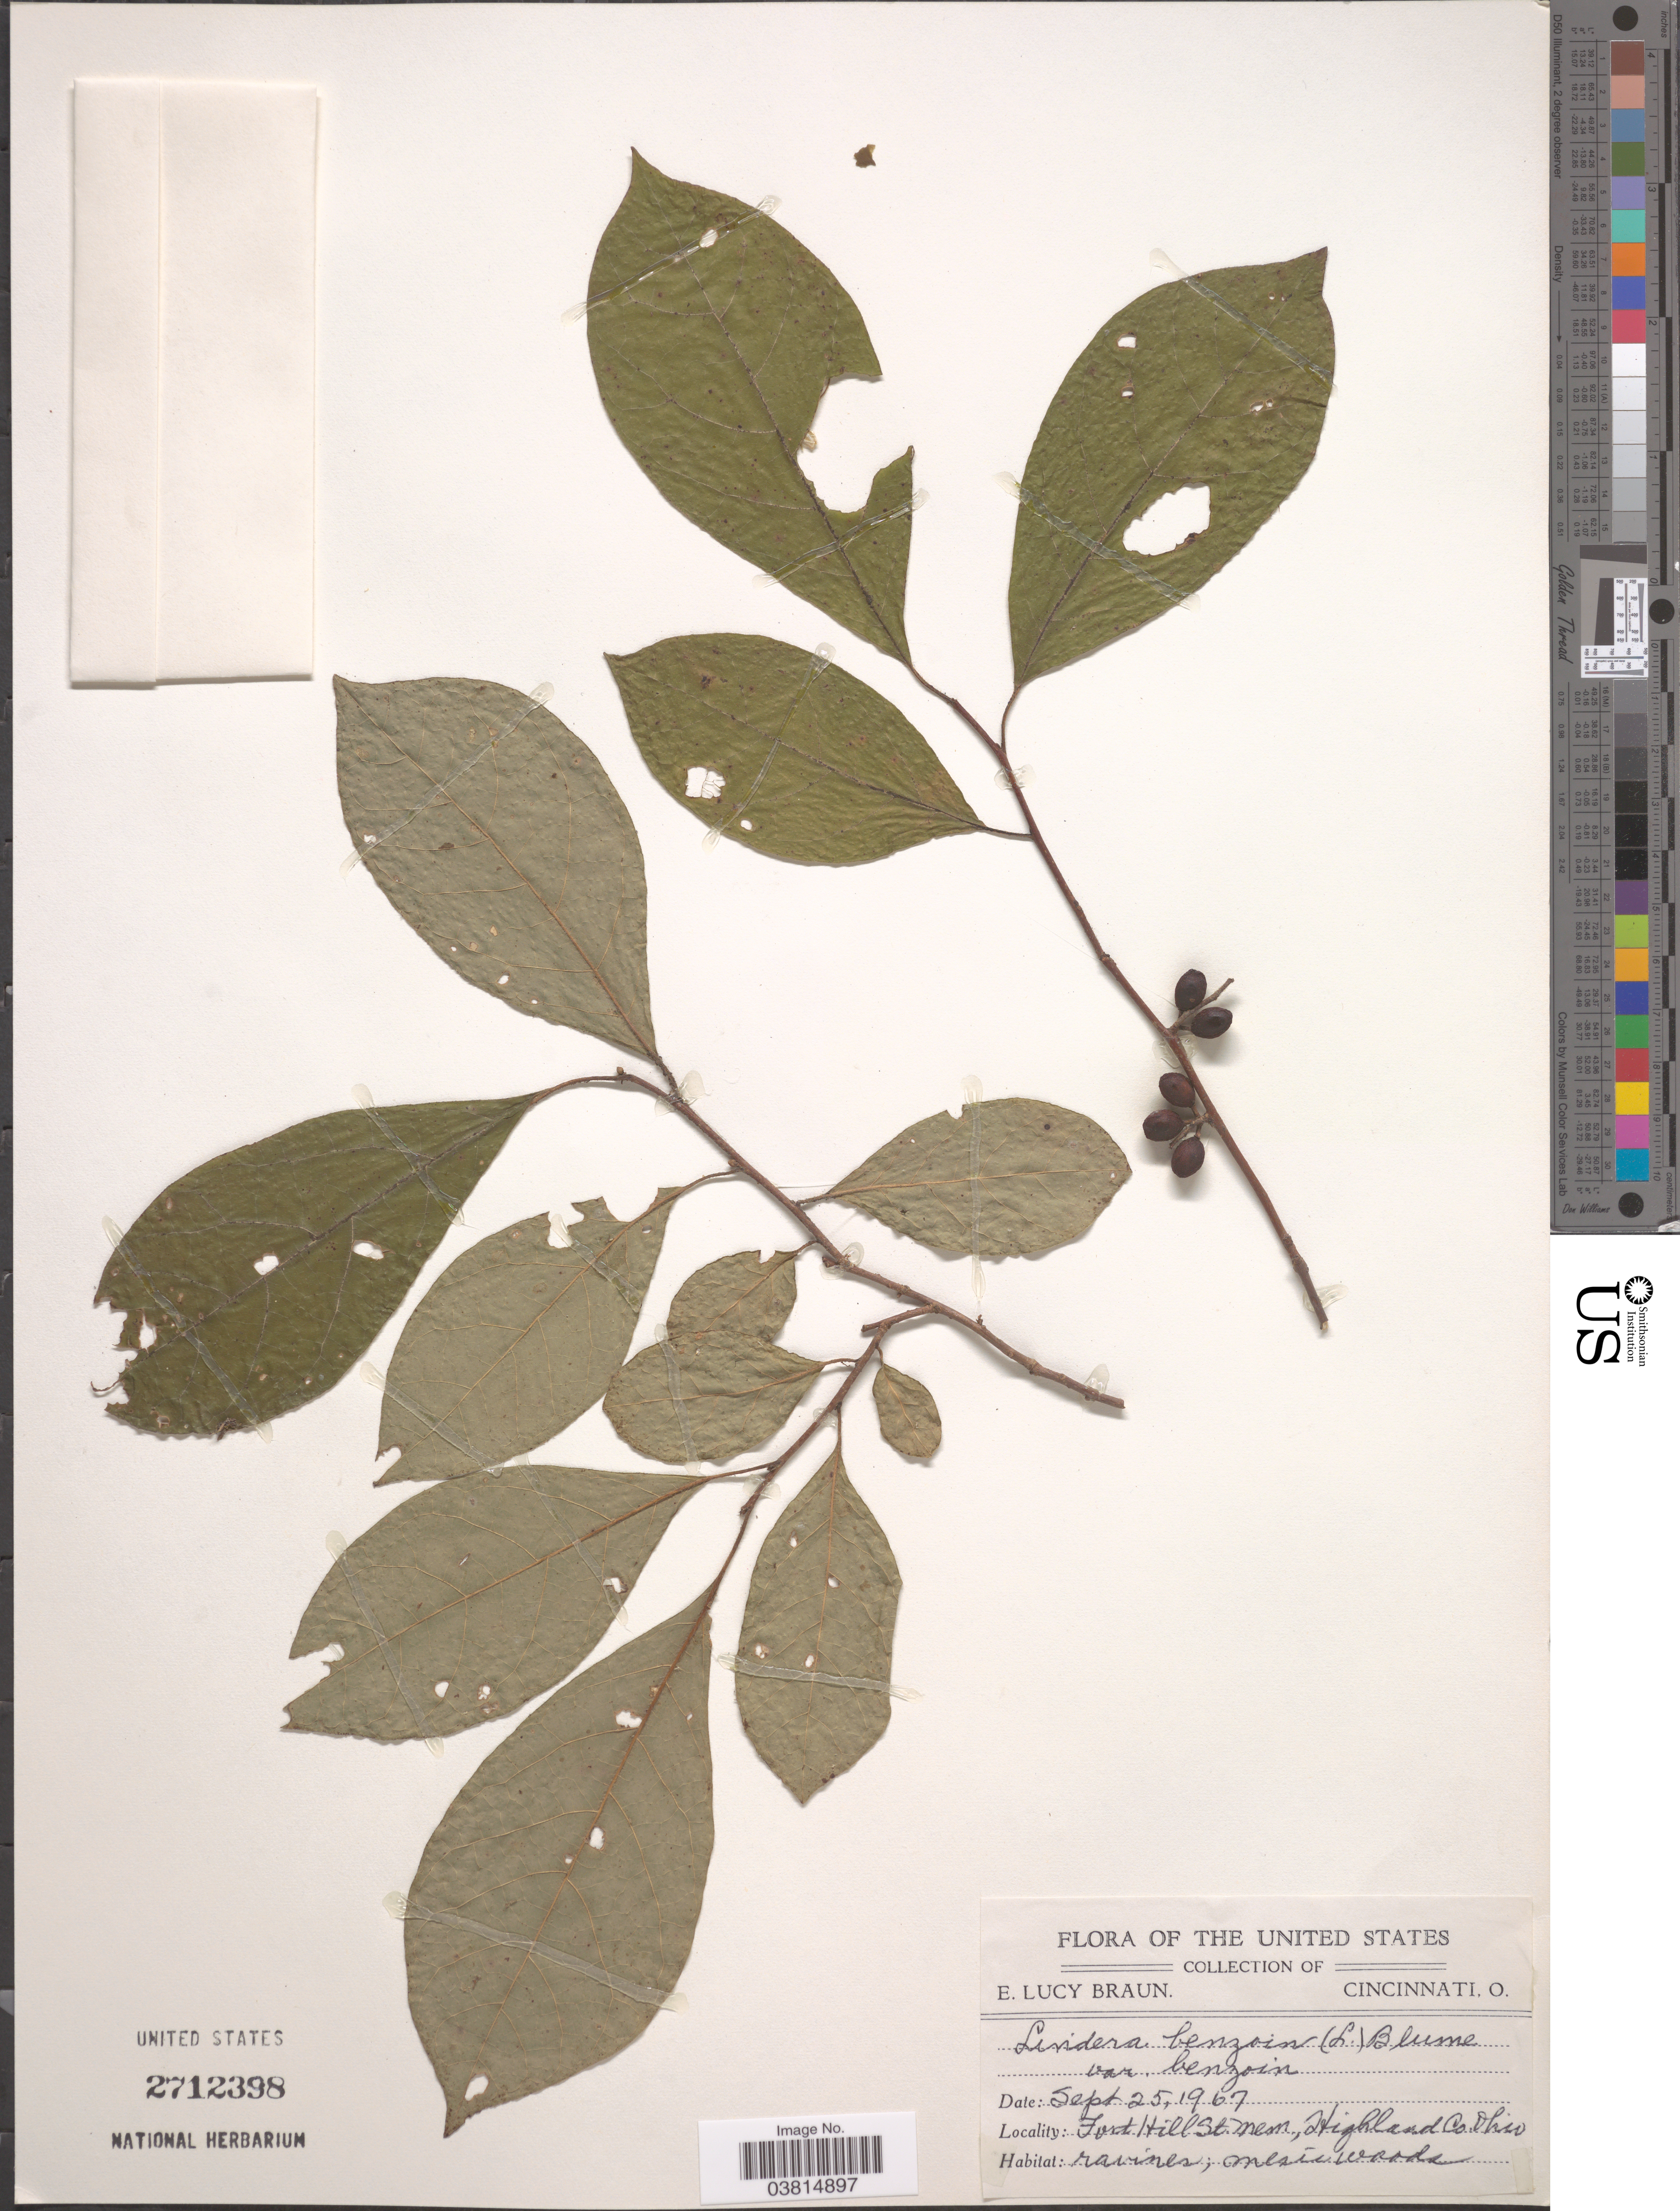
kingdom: Plantae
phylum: Tracheophyta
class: Magnoliopsida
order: Laurales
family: Lauraceae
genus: Lindera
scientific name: Lindera benzoin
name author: (L.) Blume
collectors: E. L. Braun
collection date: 1967-09-25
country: United States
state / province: Ohio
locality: Fort Hill St. Mem, Highland Co.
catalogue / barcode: US 2712398